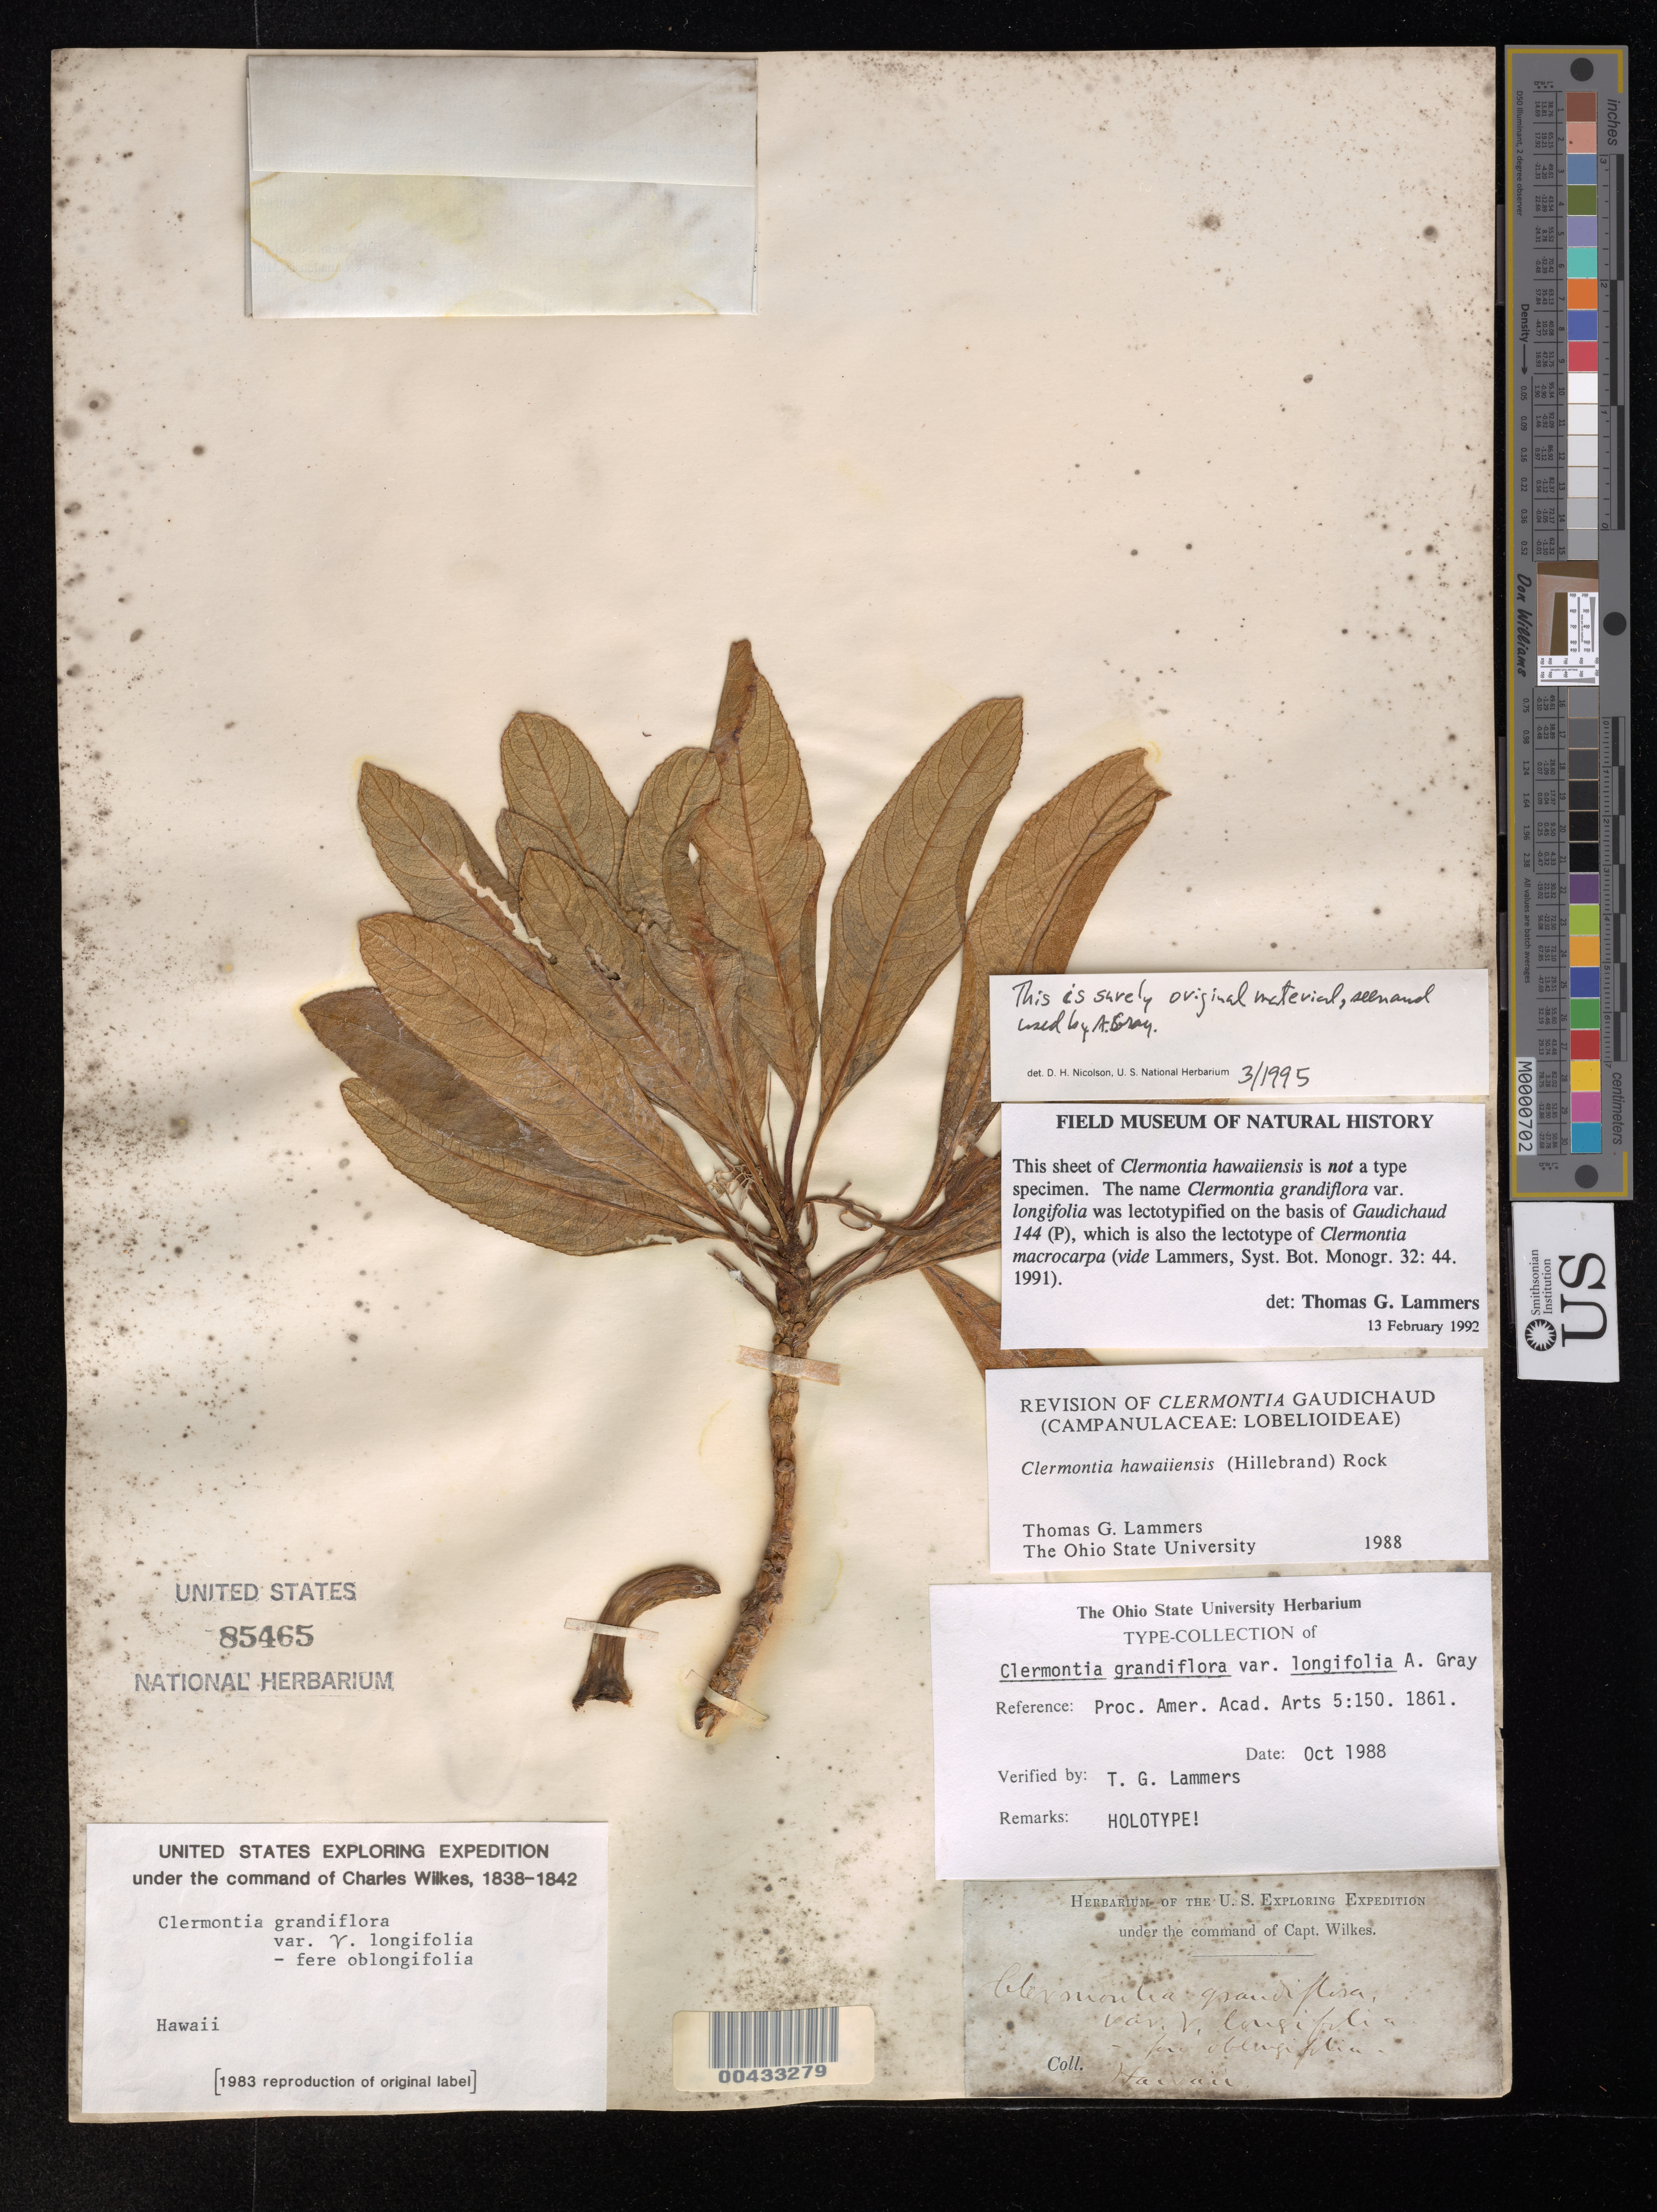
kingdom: Plantae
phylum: Tracheophyta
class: Magnoliopsida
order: Asterales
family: Campanulaceae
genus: Clermontia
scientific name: Clermontia grandiflora var. longifolia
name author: A. Gray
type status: Type Collection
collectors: Wilkes Explor. Exped.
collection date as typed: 1838 to -- --- 1842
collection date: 1838/1842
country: United States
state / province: Hawaii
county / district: Hawaii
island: Hawaii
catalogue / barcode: US 85465